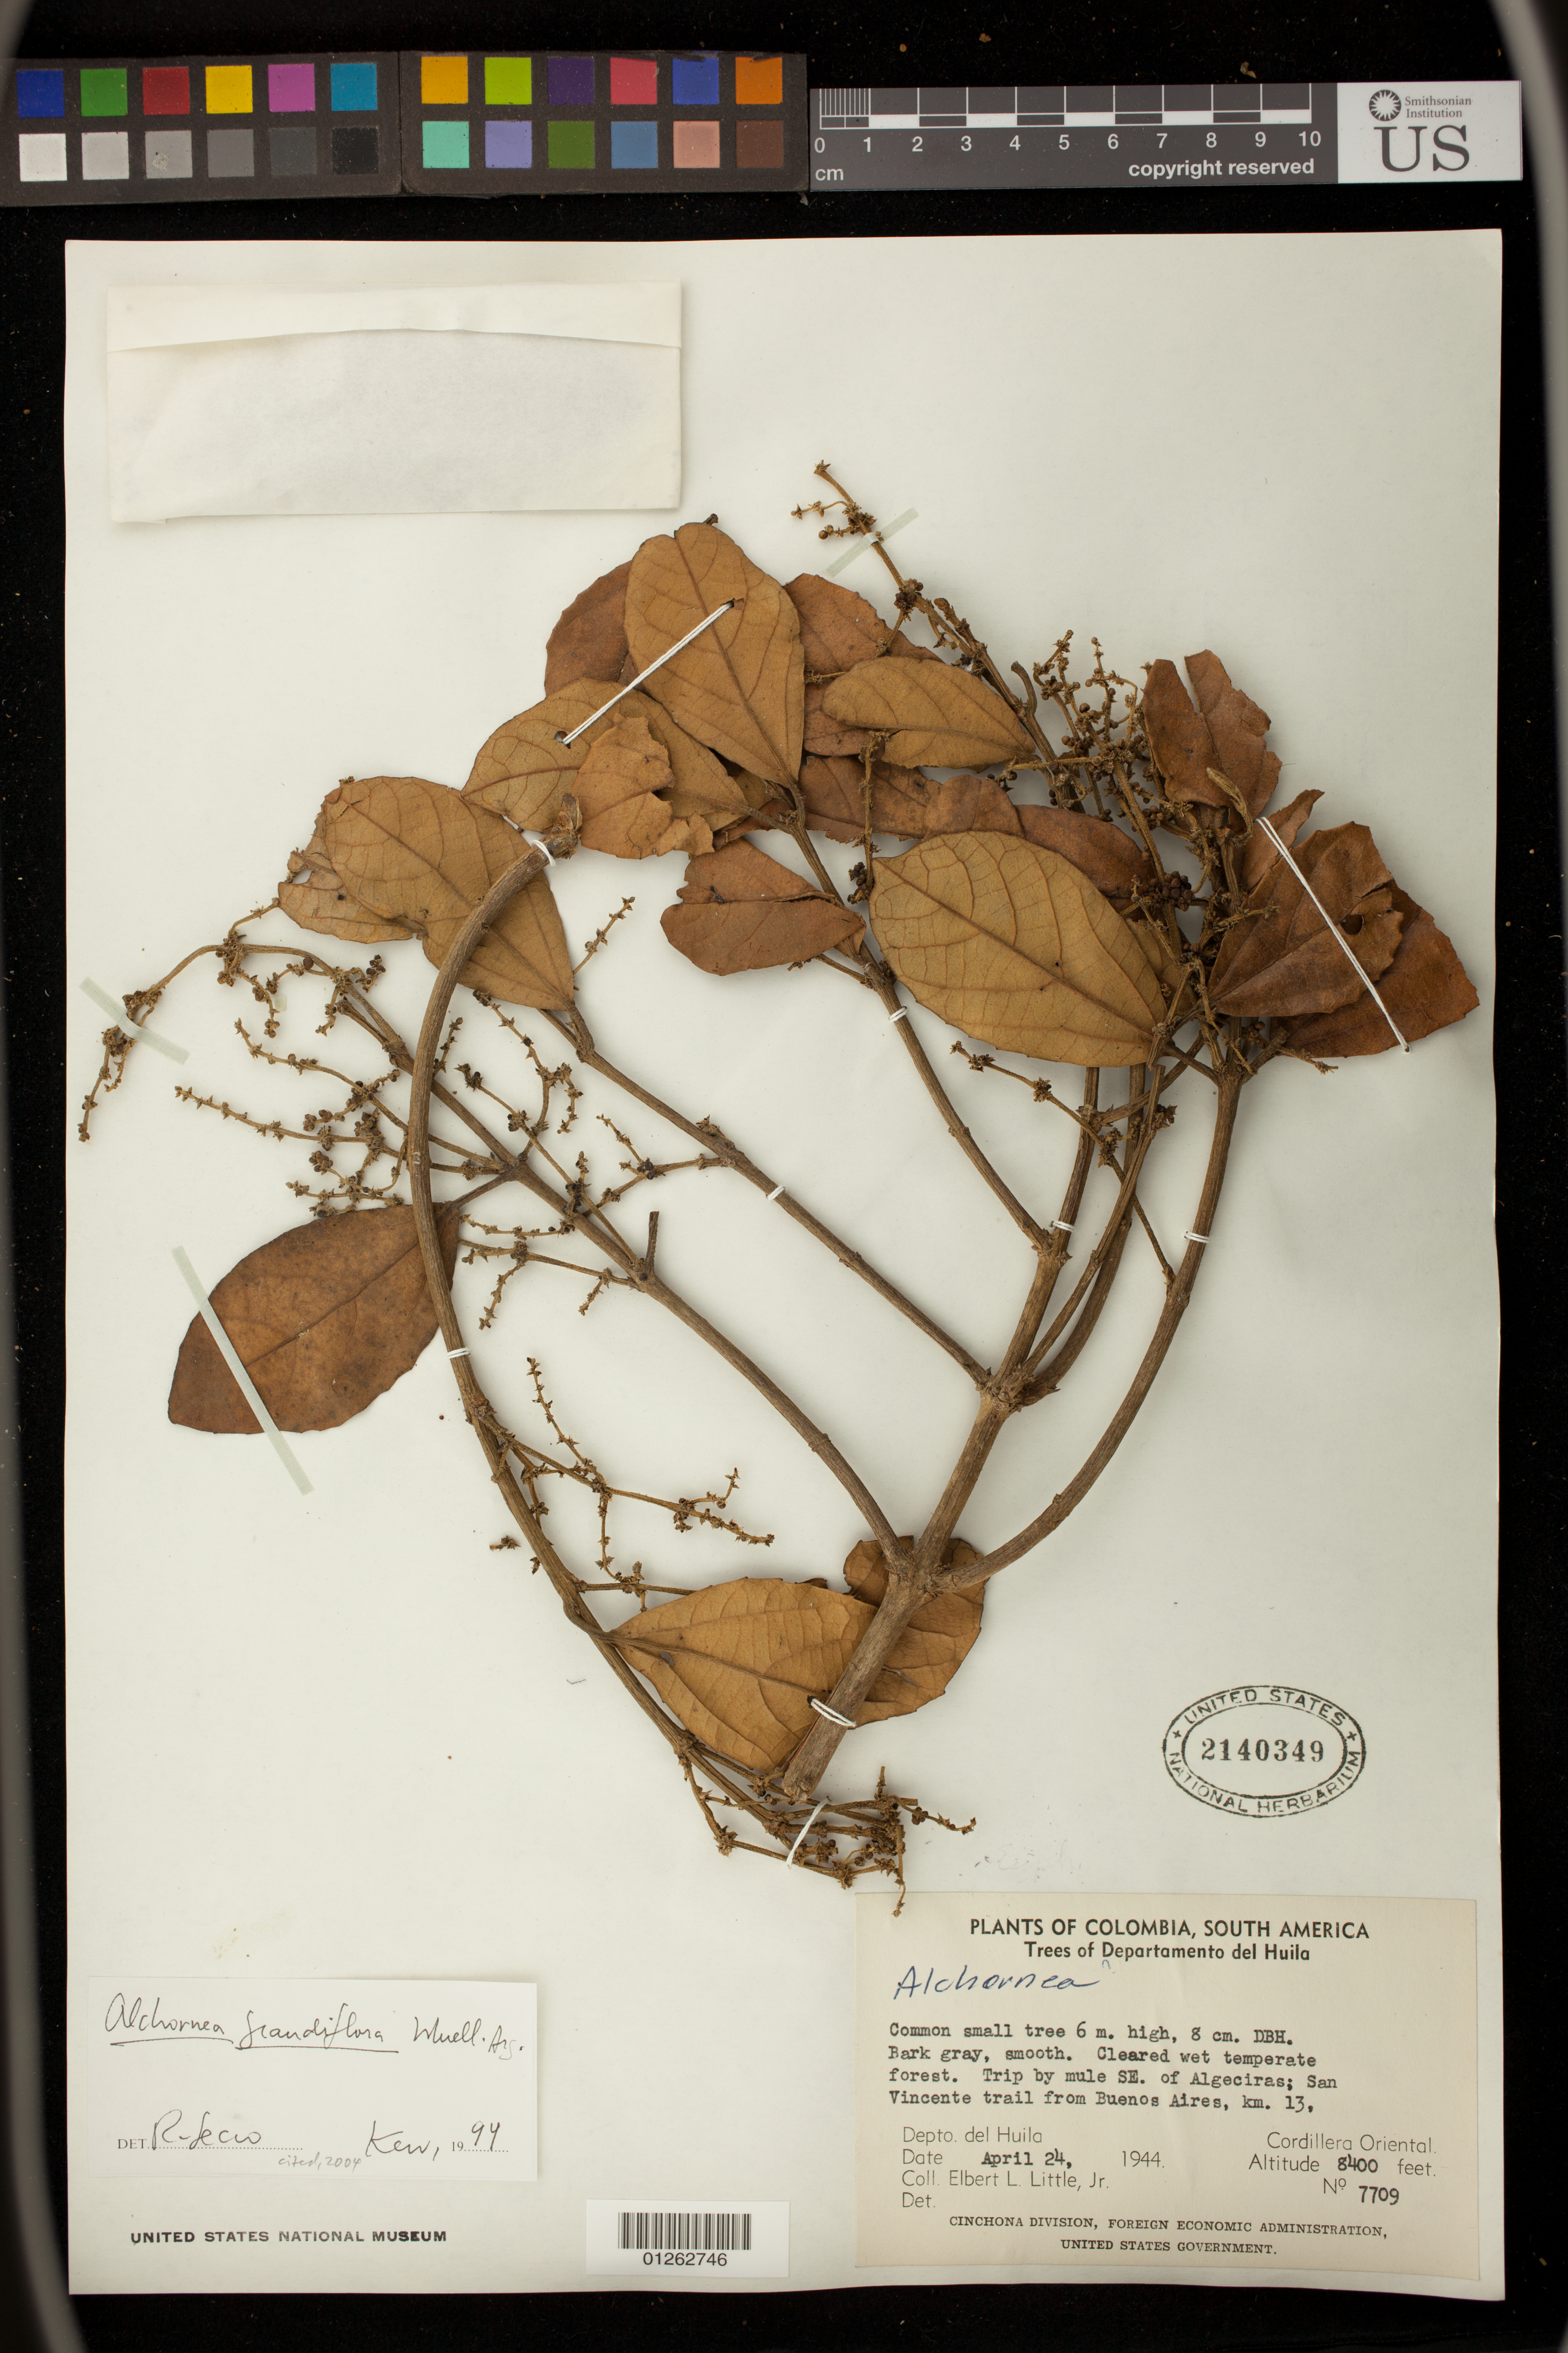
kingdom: Plantae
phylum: Tracheophyta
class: Magnoliopsida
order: Malpighiales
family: Euphorbiaceae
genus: Alchornea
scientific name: Alchornea grandiflora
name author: Müll. Arg.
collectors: E. L. Little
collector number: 7709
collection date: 1944-04-24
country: Colombia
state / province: Huila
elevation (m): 2560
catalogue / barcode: US 2140349